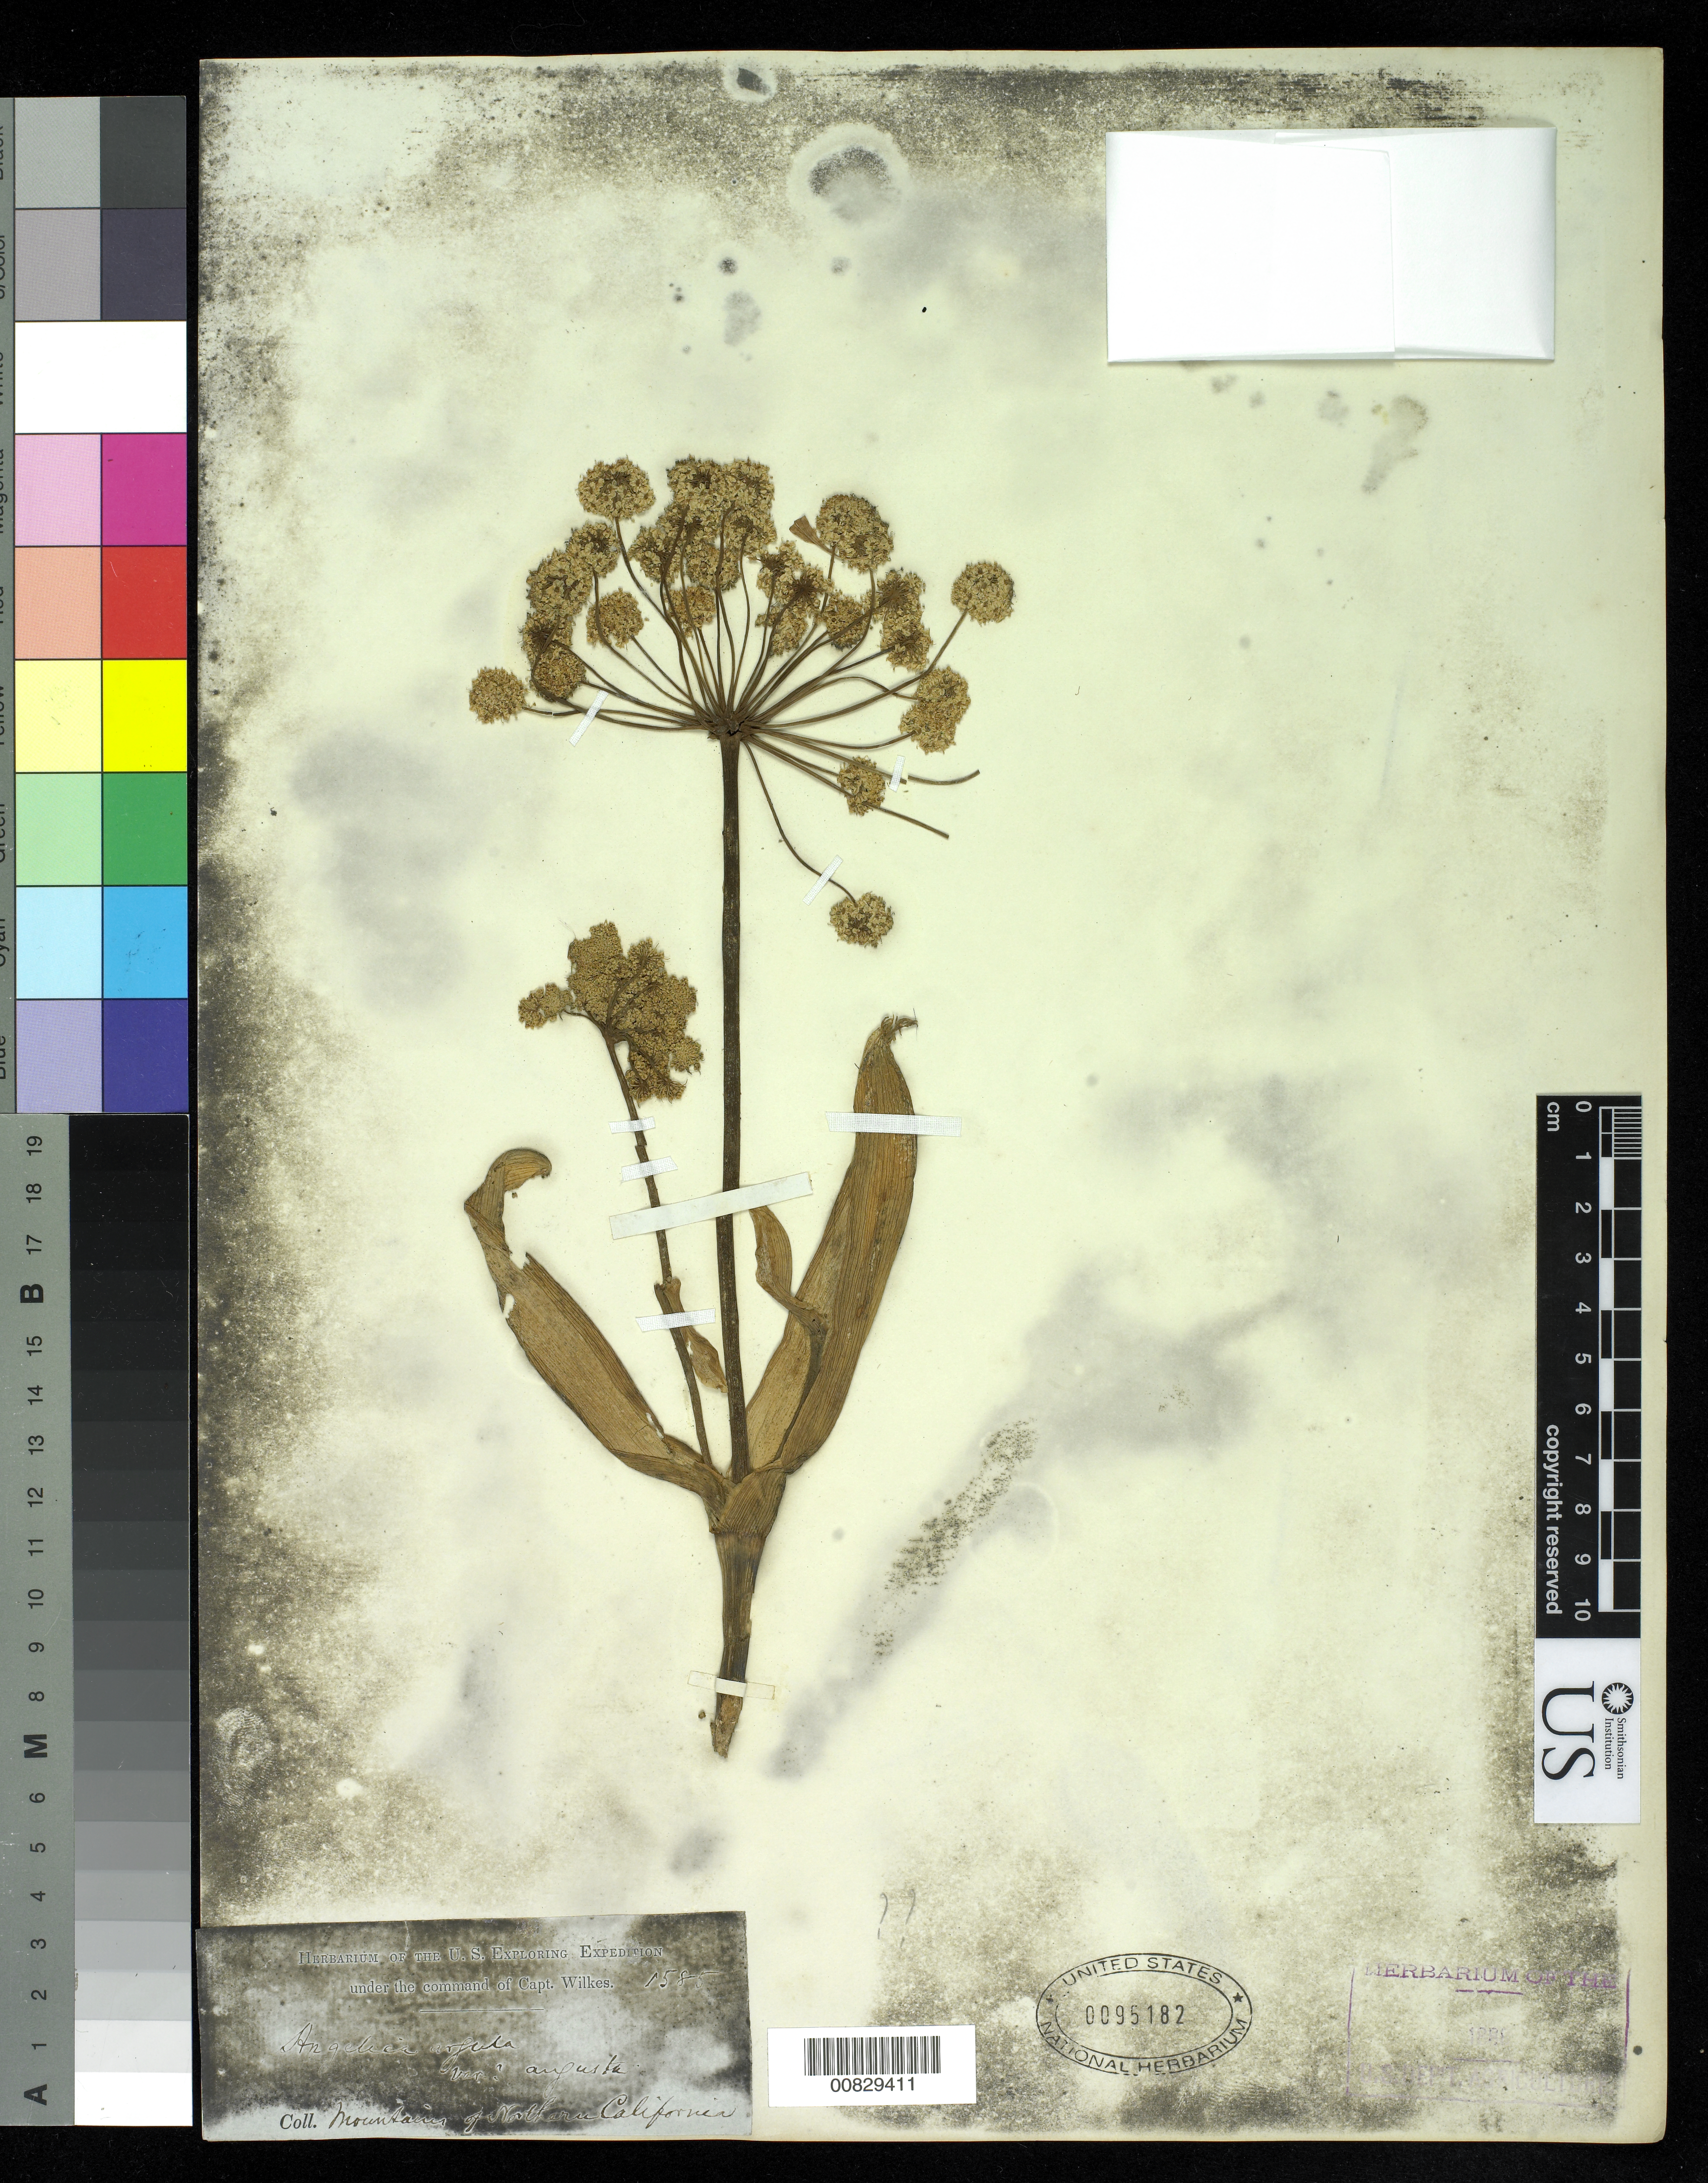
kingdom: Plantae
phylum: Tracheophyta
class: Magnoliopsida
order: Apiales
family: Apiaceae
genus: Angelica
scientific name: Angelica breweri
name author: A. Gray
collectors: Wilkes Explor. Exped.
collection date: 1838/1842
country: United States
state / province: California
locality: Mountains of Northern California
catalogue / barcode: US 95182